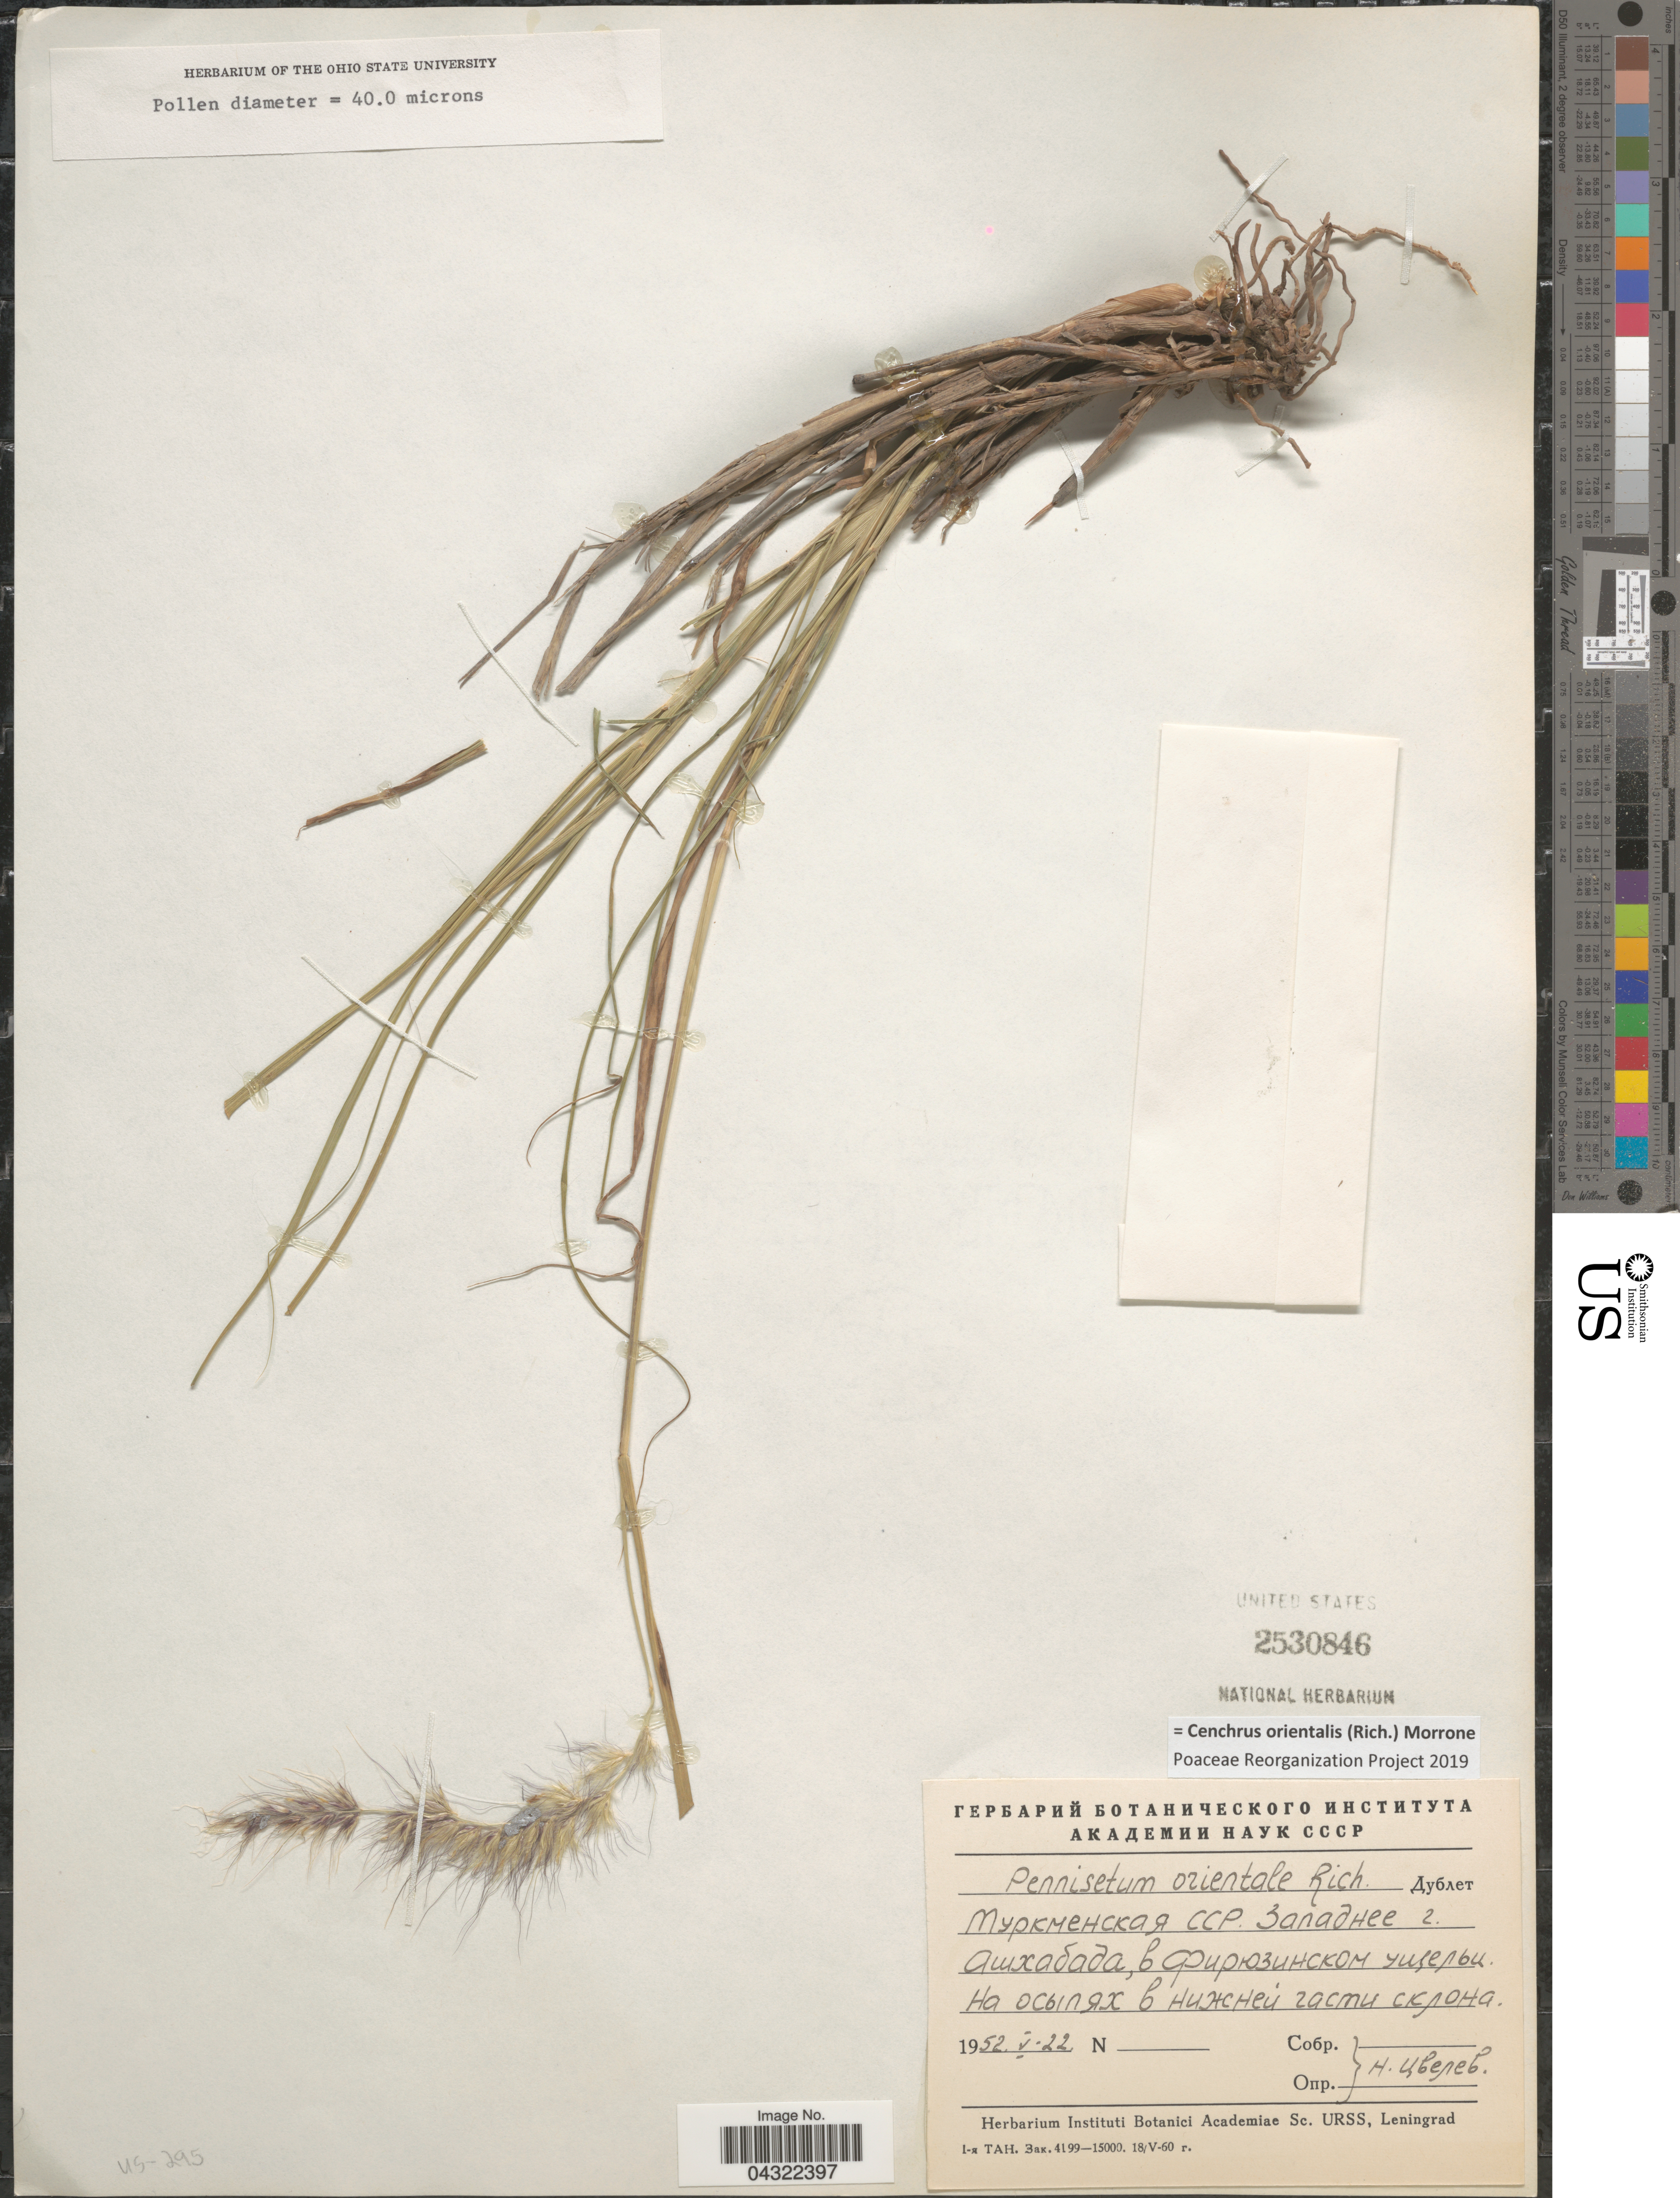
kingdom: Plantae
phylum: Tracheophyta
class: Liliopsida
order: Poales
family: Poaceae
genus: Cenchrus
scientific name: Cenchrus orientalis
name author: (Rich.) Morrone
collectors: N. Tsvelev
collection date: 1952-05-22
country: Turkmenistan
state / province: Ahal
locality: West of Ashgabat, Firyuza Gorge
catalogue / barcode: US 2530846